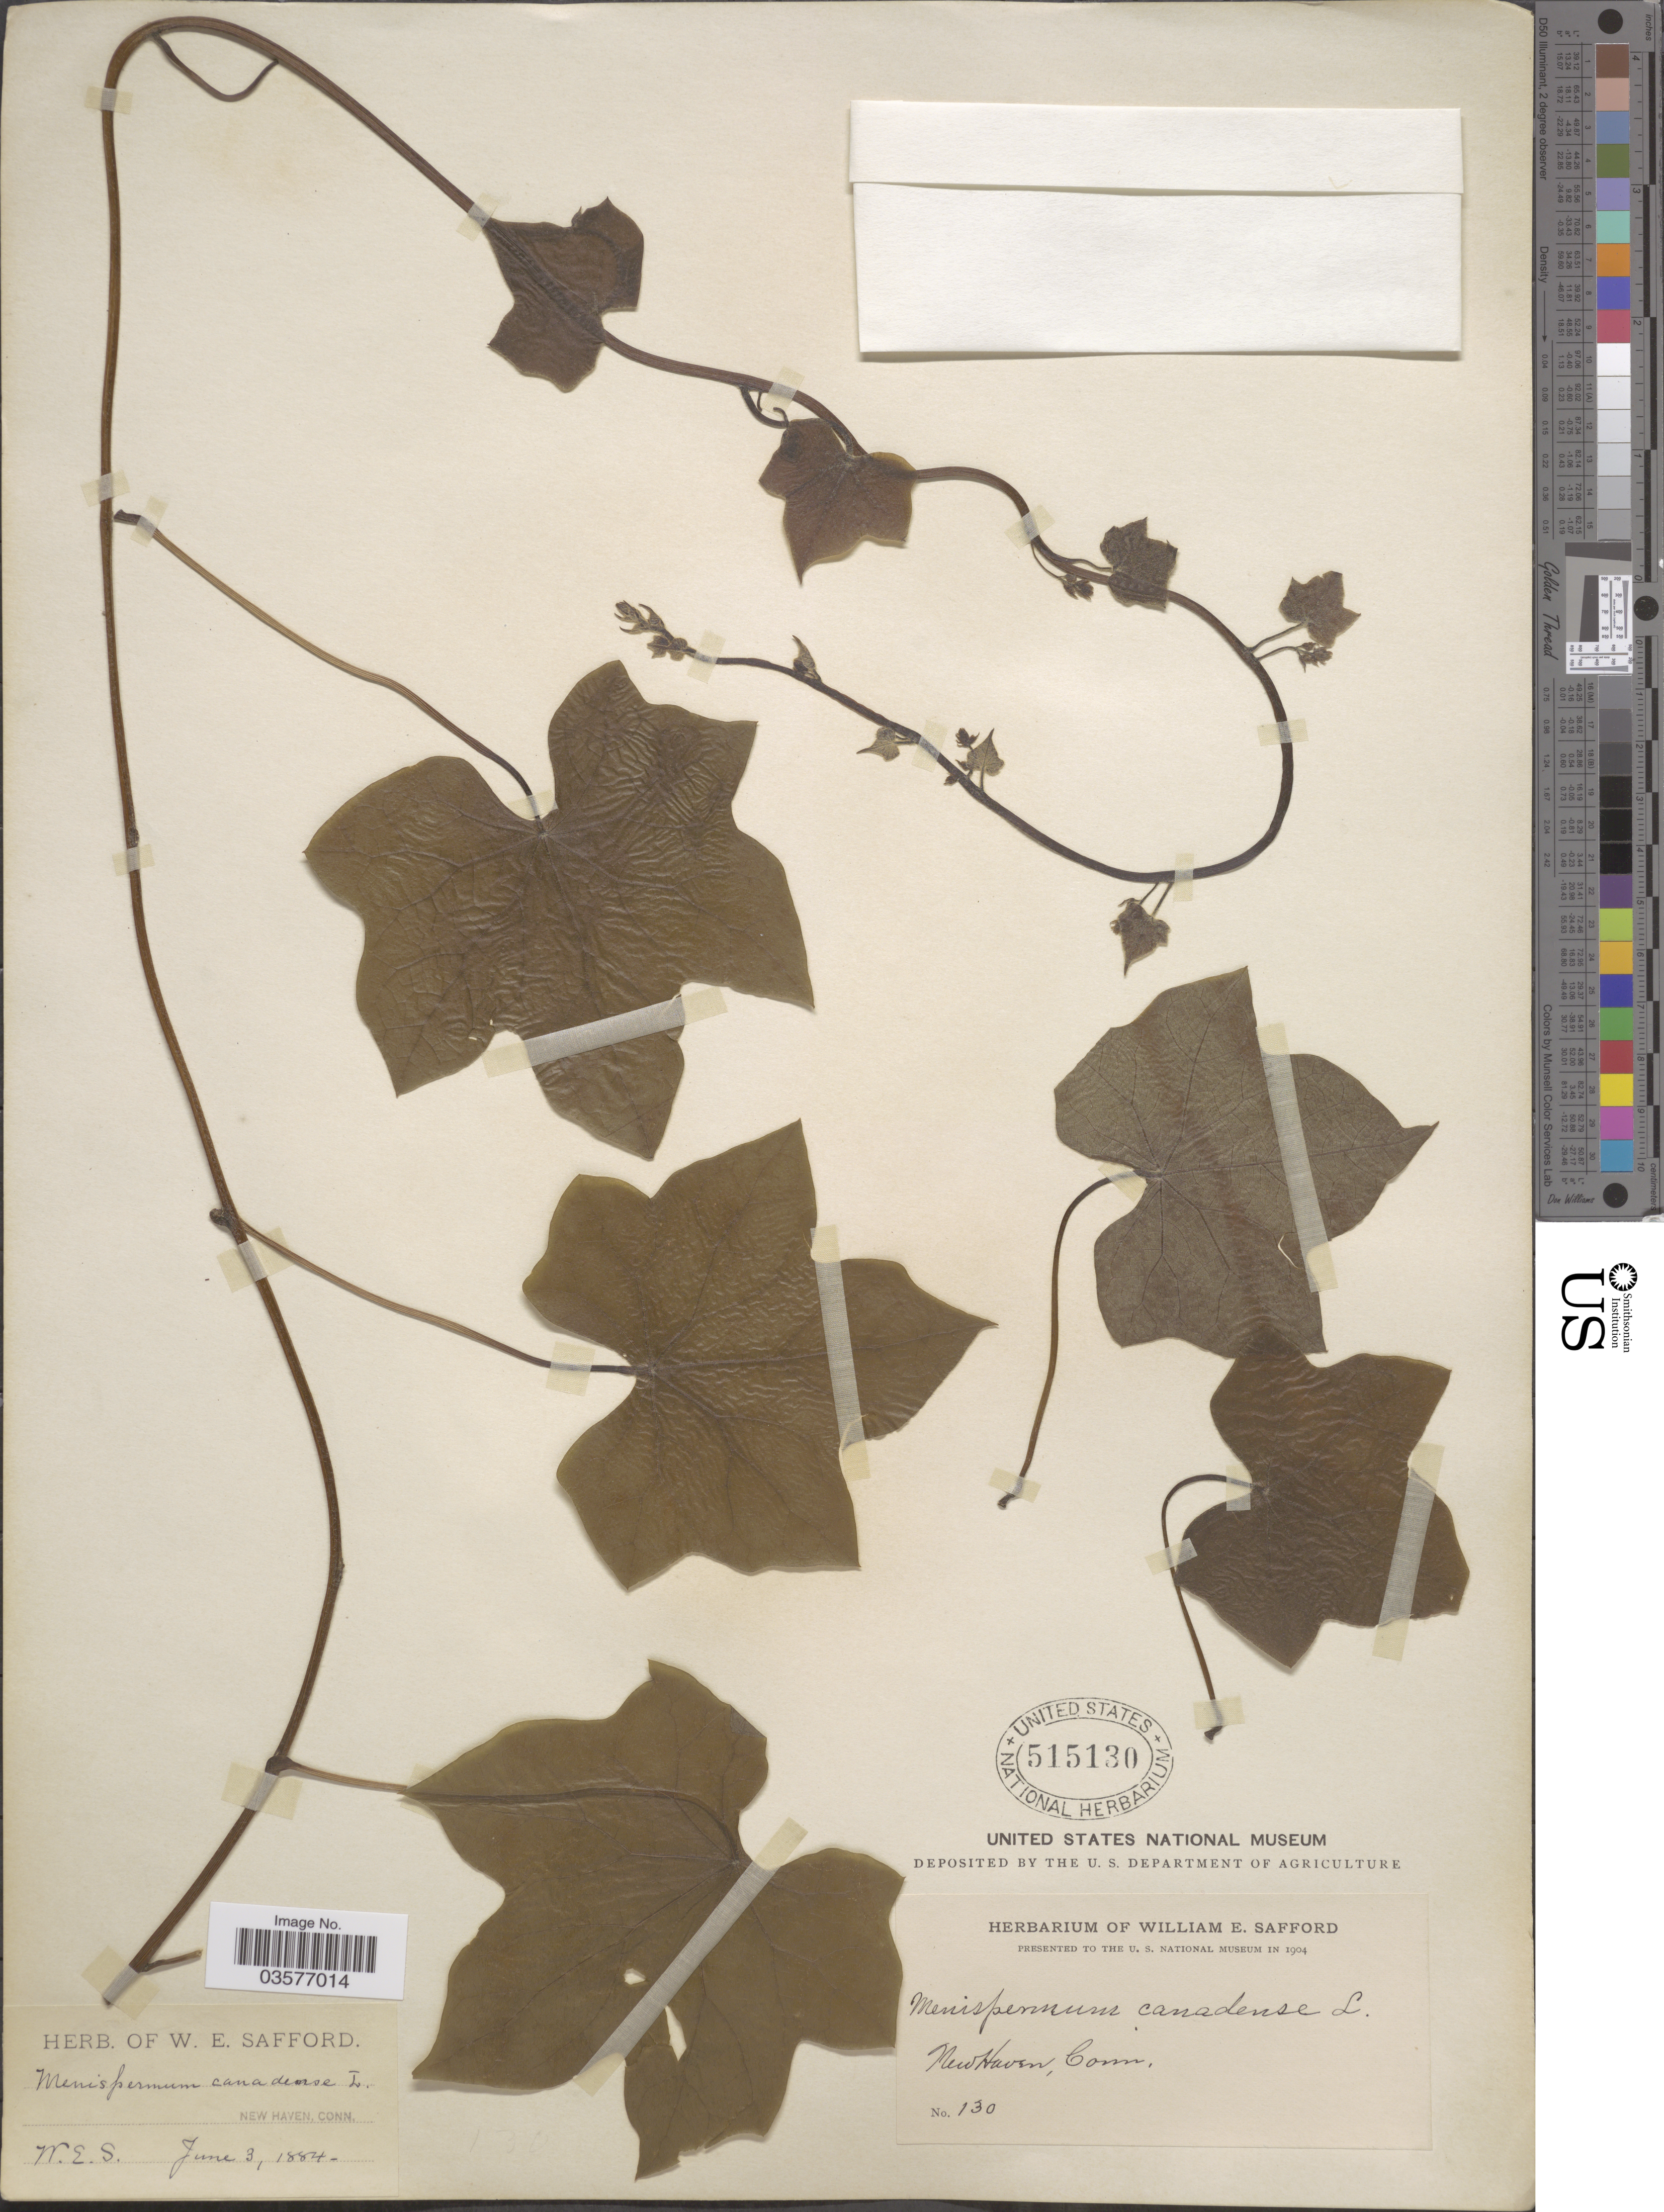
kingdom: Plantae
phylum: Tracheophyta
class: Magnoliopsida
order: Ranunculales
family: Menispermaceae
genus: Menispermum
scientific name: Menispermum canadense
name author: L.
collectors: W. E. Safford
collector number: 130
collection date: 1884-06-03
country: United States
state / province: Connecticut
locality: New Haven.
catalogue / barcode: US 515130